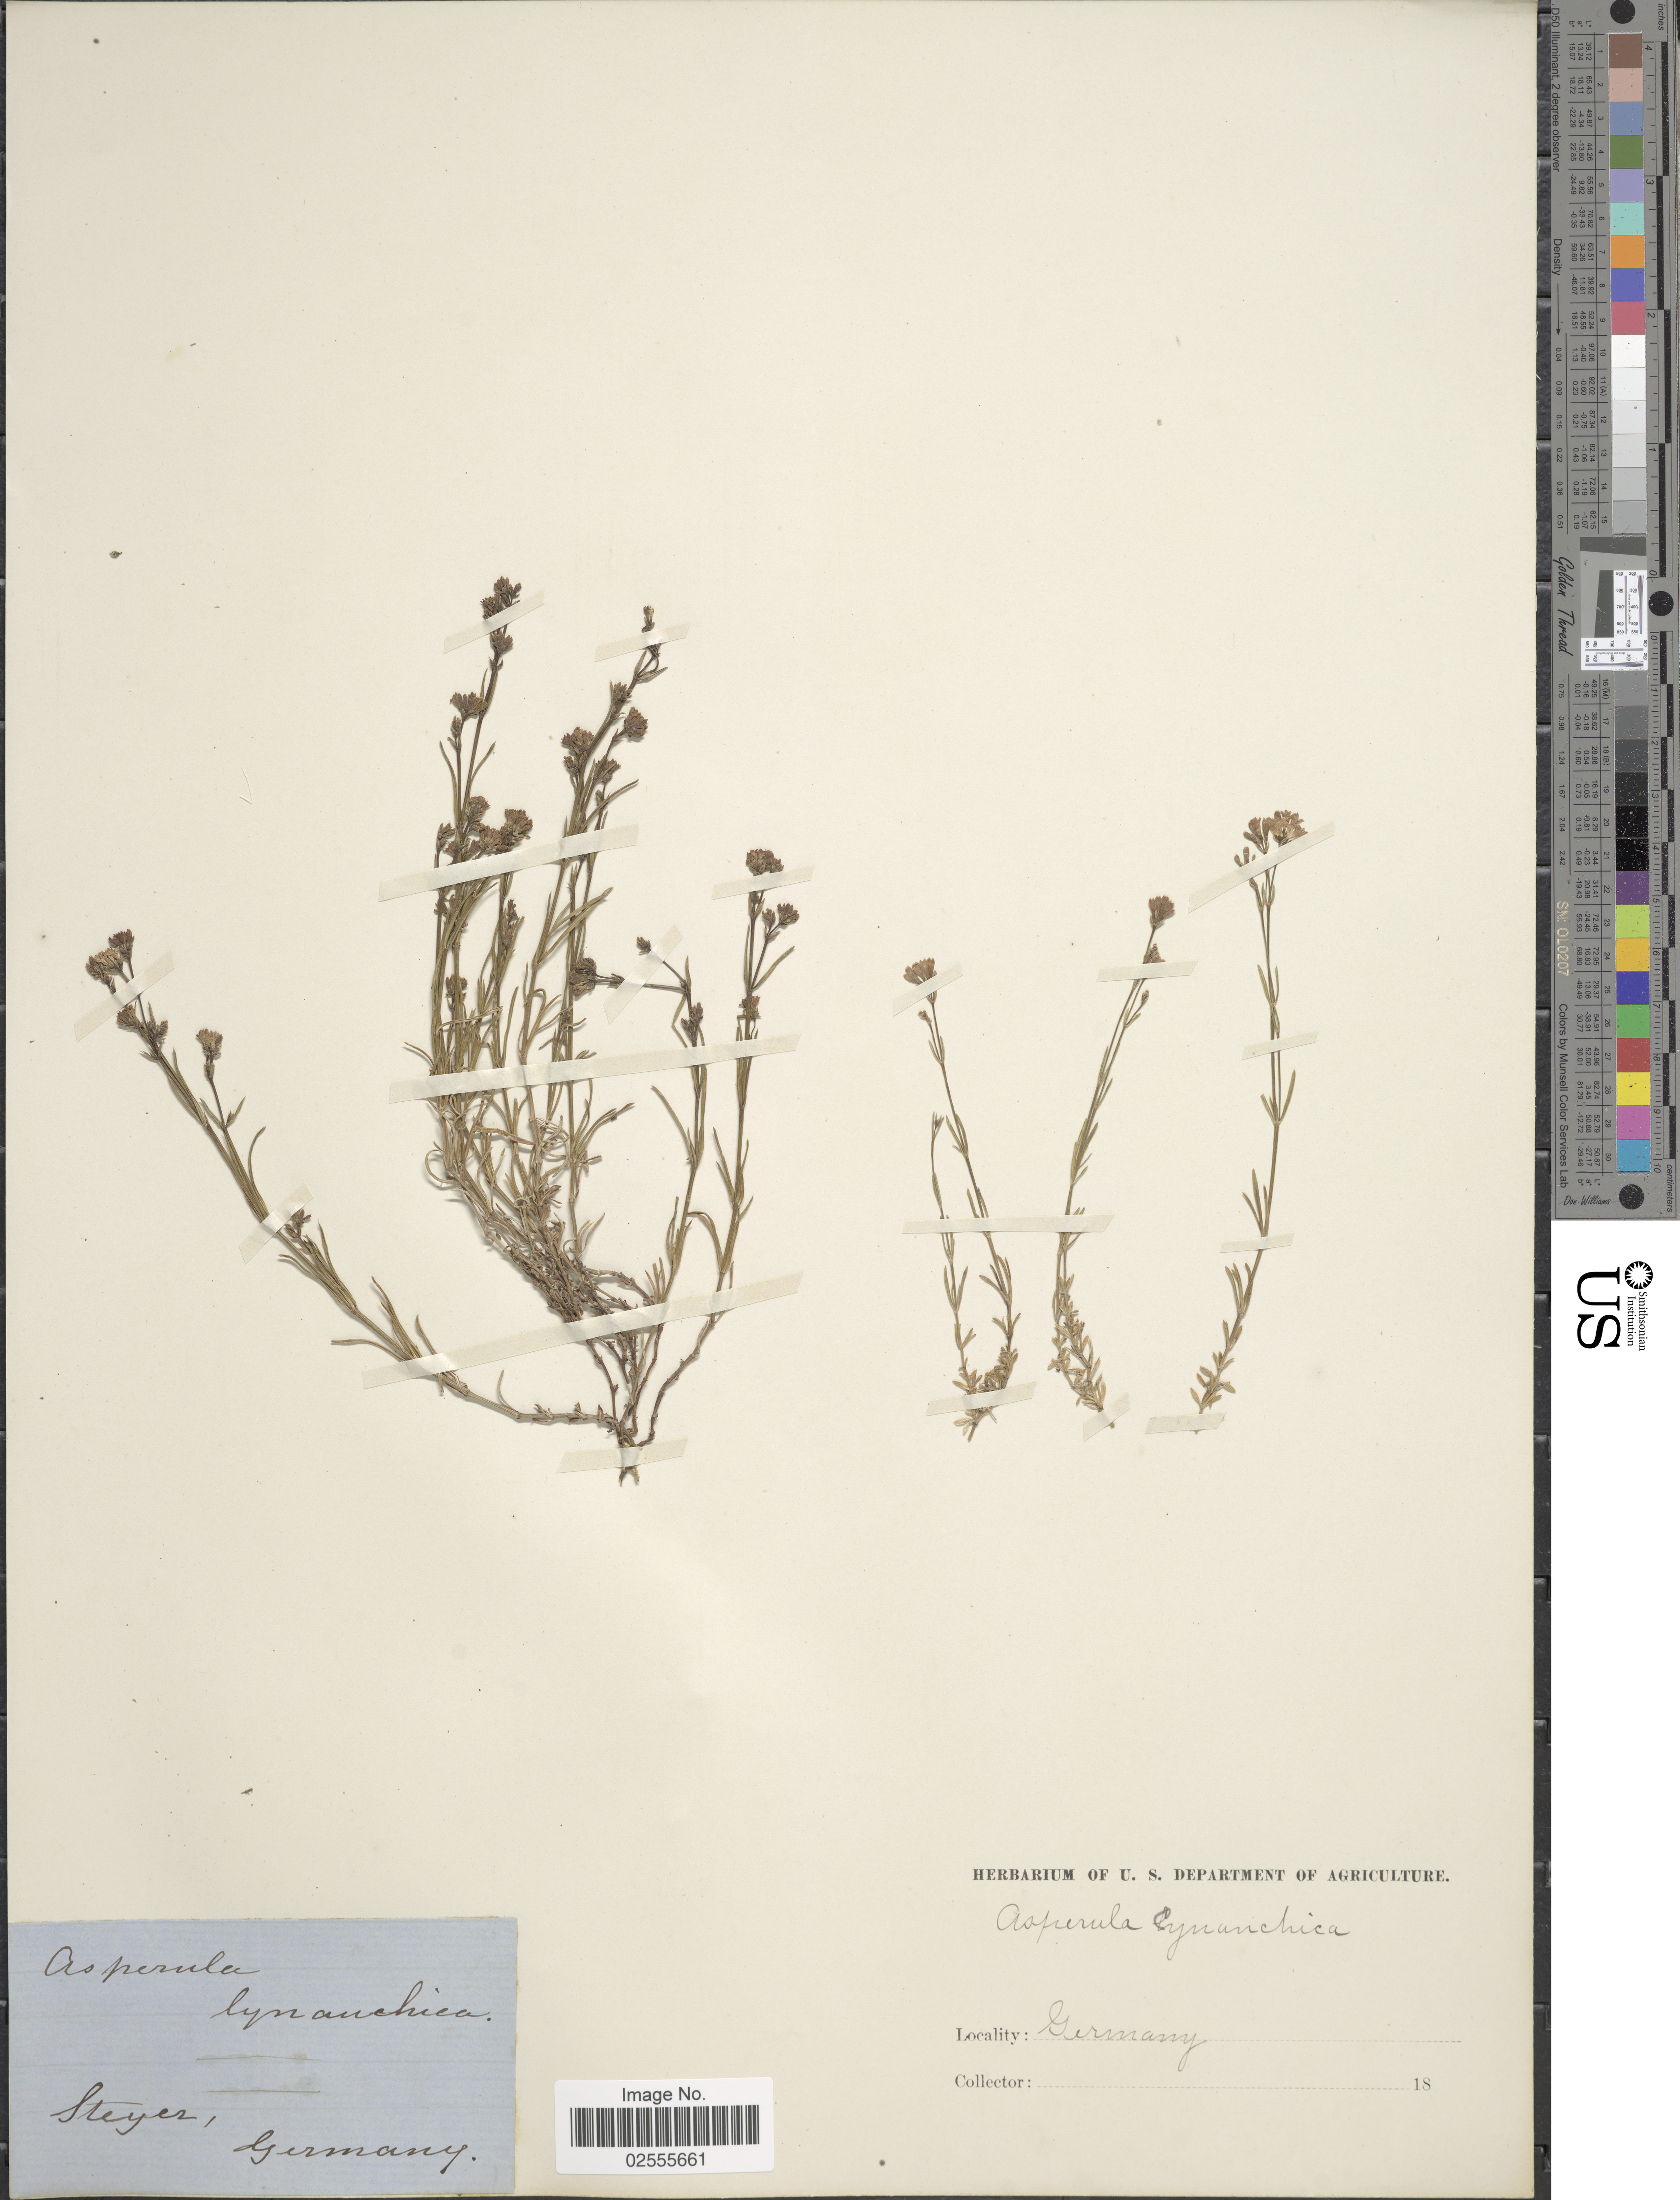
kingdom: Plantae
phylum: Tracheophyta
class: Magnoliopsida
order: Gentianales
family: Rubiaceae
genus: Asperula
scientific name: Asperula cynanchica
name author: L.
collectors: Facchini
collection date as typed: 18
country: Germany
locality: Steyer. [interpreted]